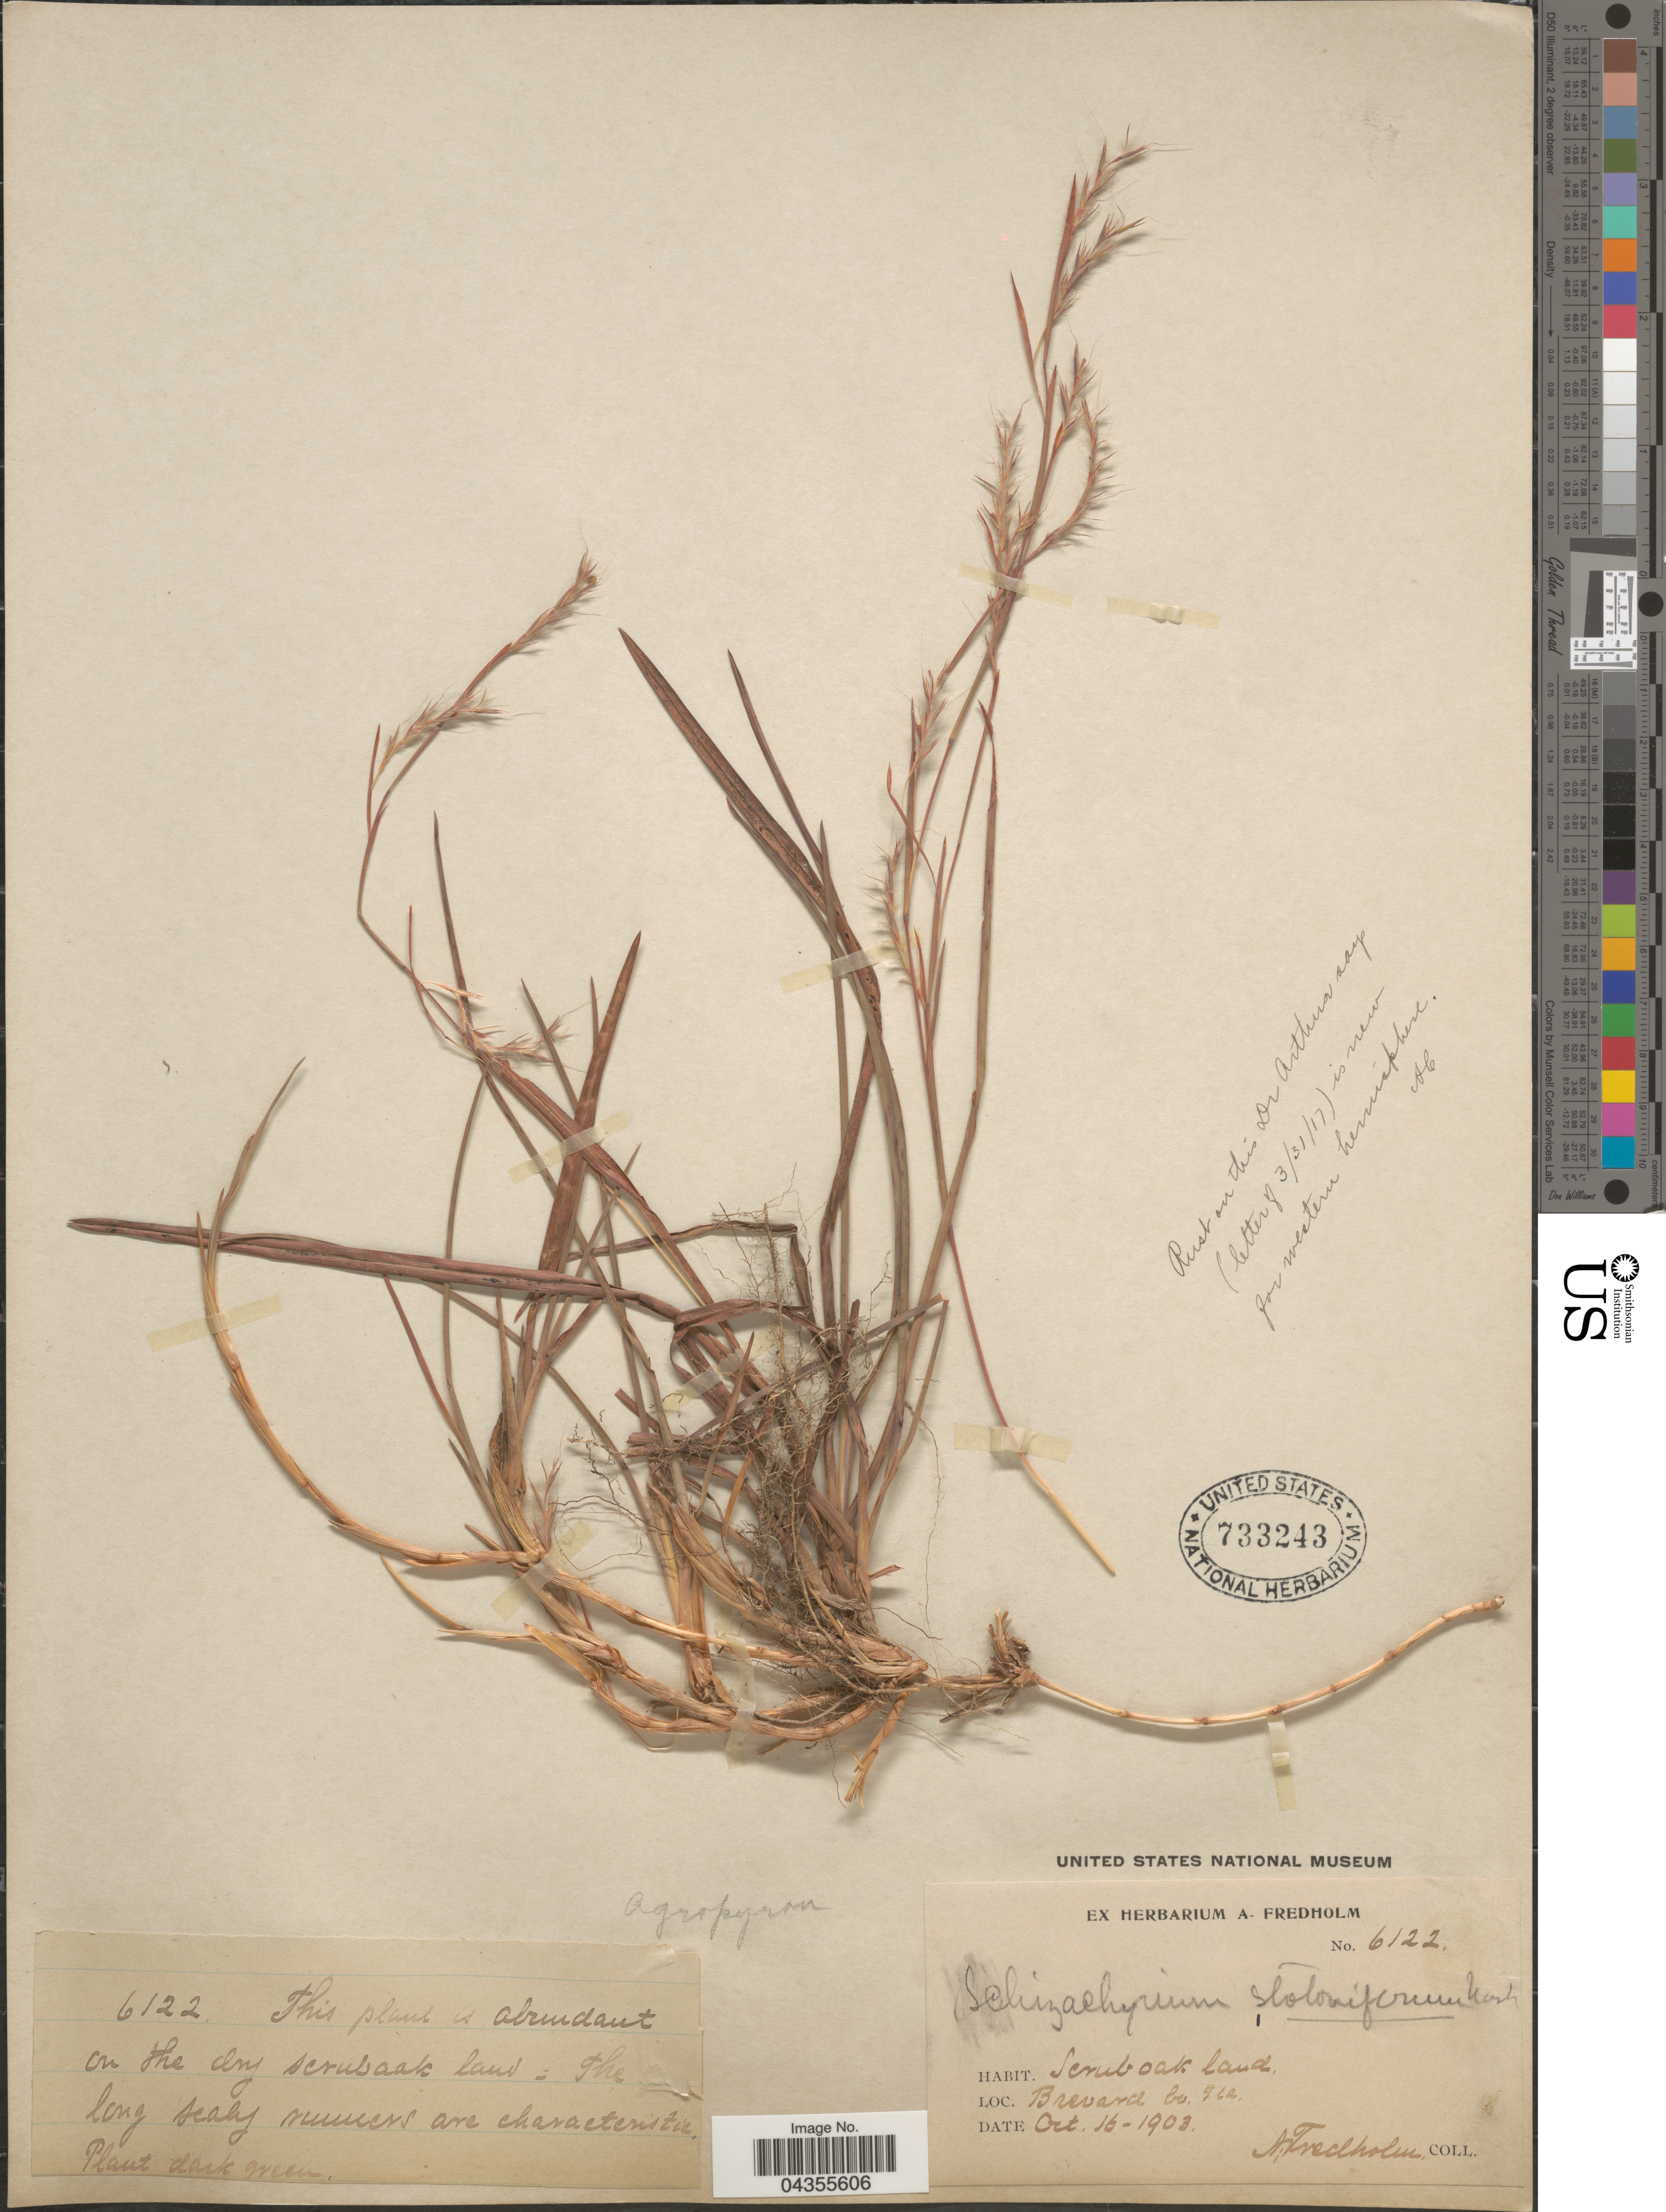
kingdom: Plantae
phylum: Tracheophyta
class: Liliopsida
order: Poales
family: Poaceae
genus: Schizachyrium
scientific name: Schizachyrium scoparium var. stoloniferum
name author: (Nash) Wipff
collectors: A. Fredholm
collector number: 6122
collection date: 1903-10-16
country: United States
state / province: Florida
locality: Brevard Co.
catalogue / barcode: US 733243